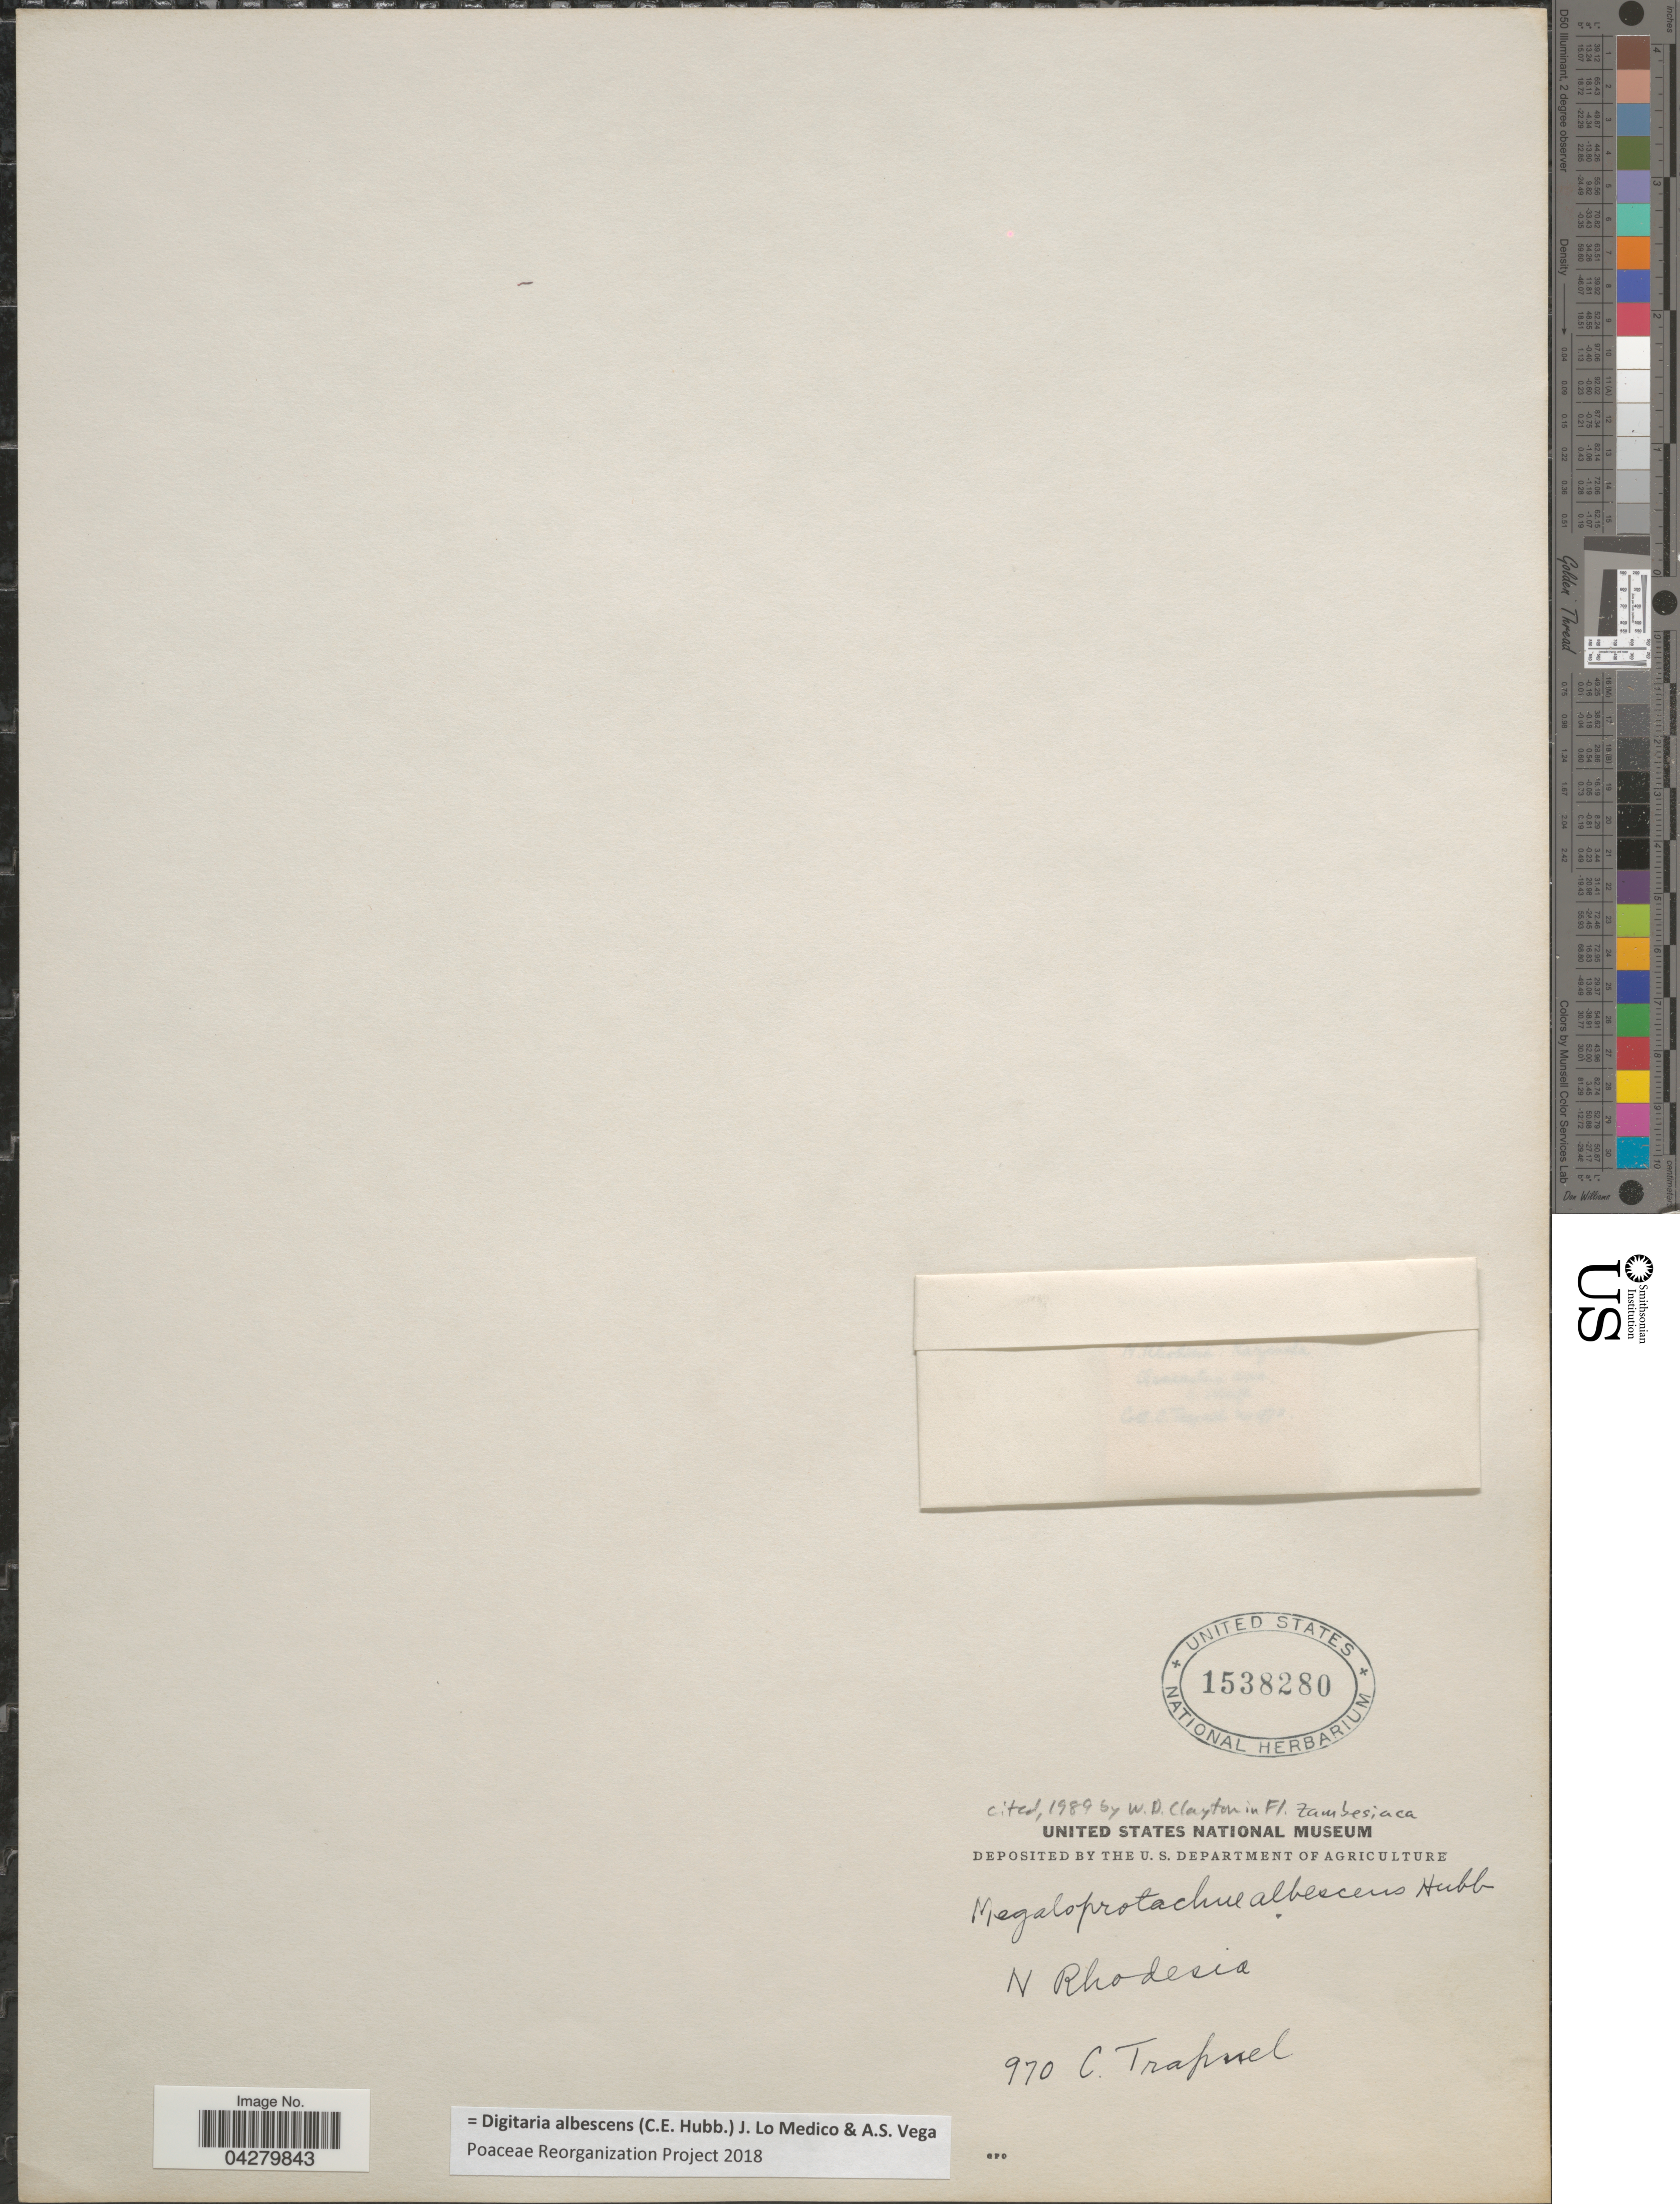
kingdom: Plantae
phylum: Tracheophyta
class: Liliopsida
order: Poales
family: Poaceae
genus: Digitaria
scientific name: Digitaria albescens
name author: (C. E. Hubb.) J. Lo Medico & A.S. Vega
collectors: C. Trapnell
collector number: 970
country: Zambia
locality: N Rhodesia.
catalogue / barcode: US 1538280